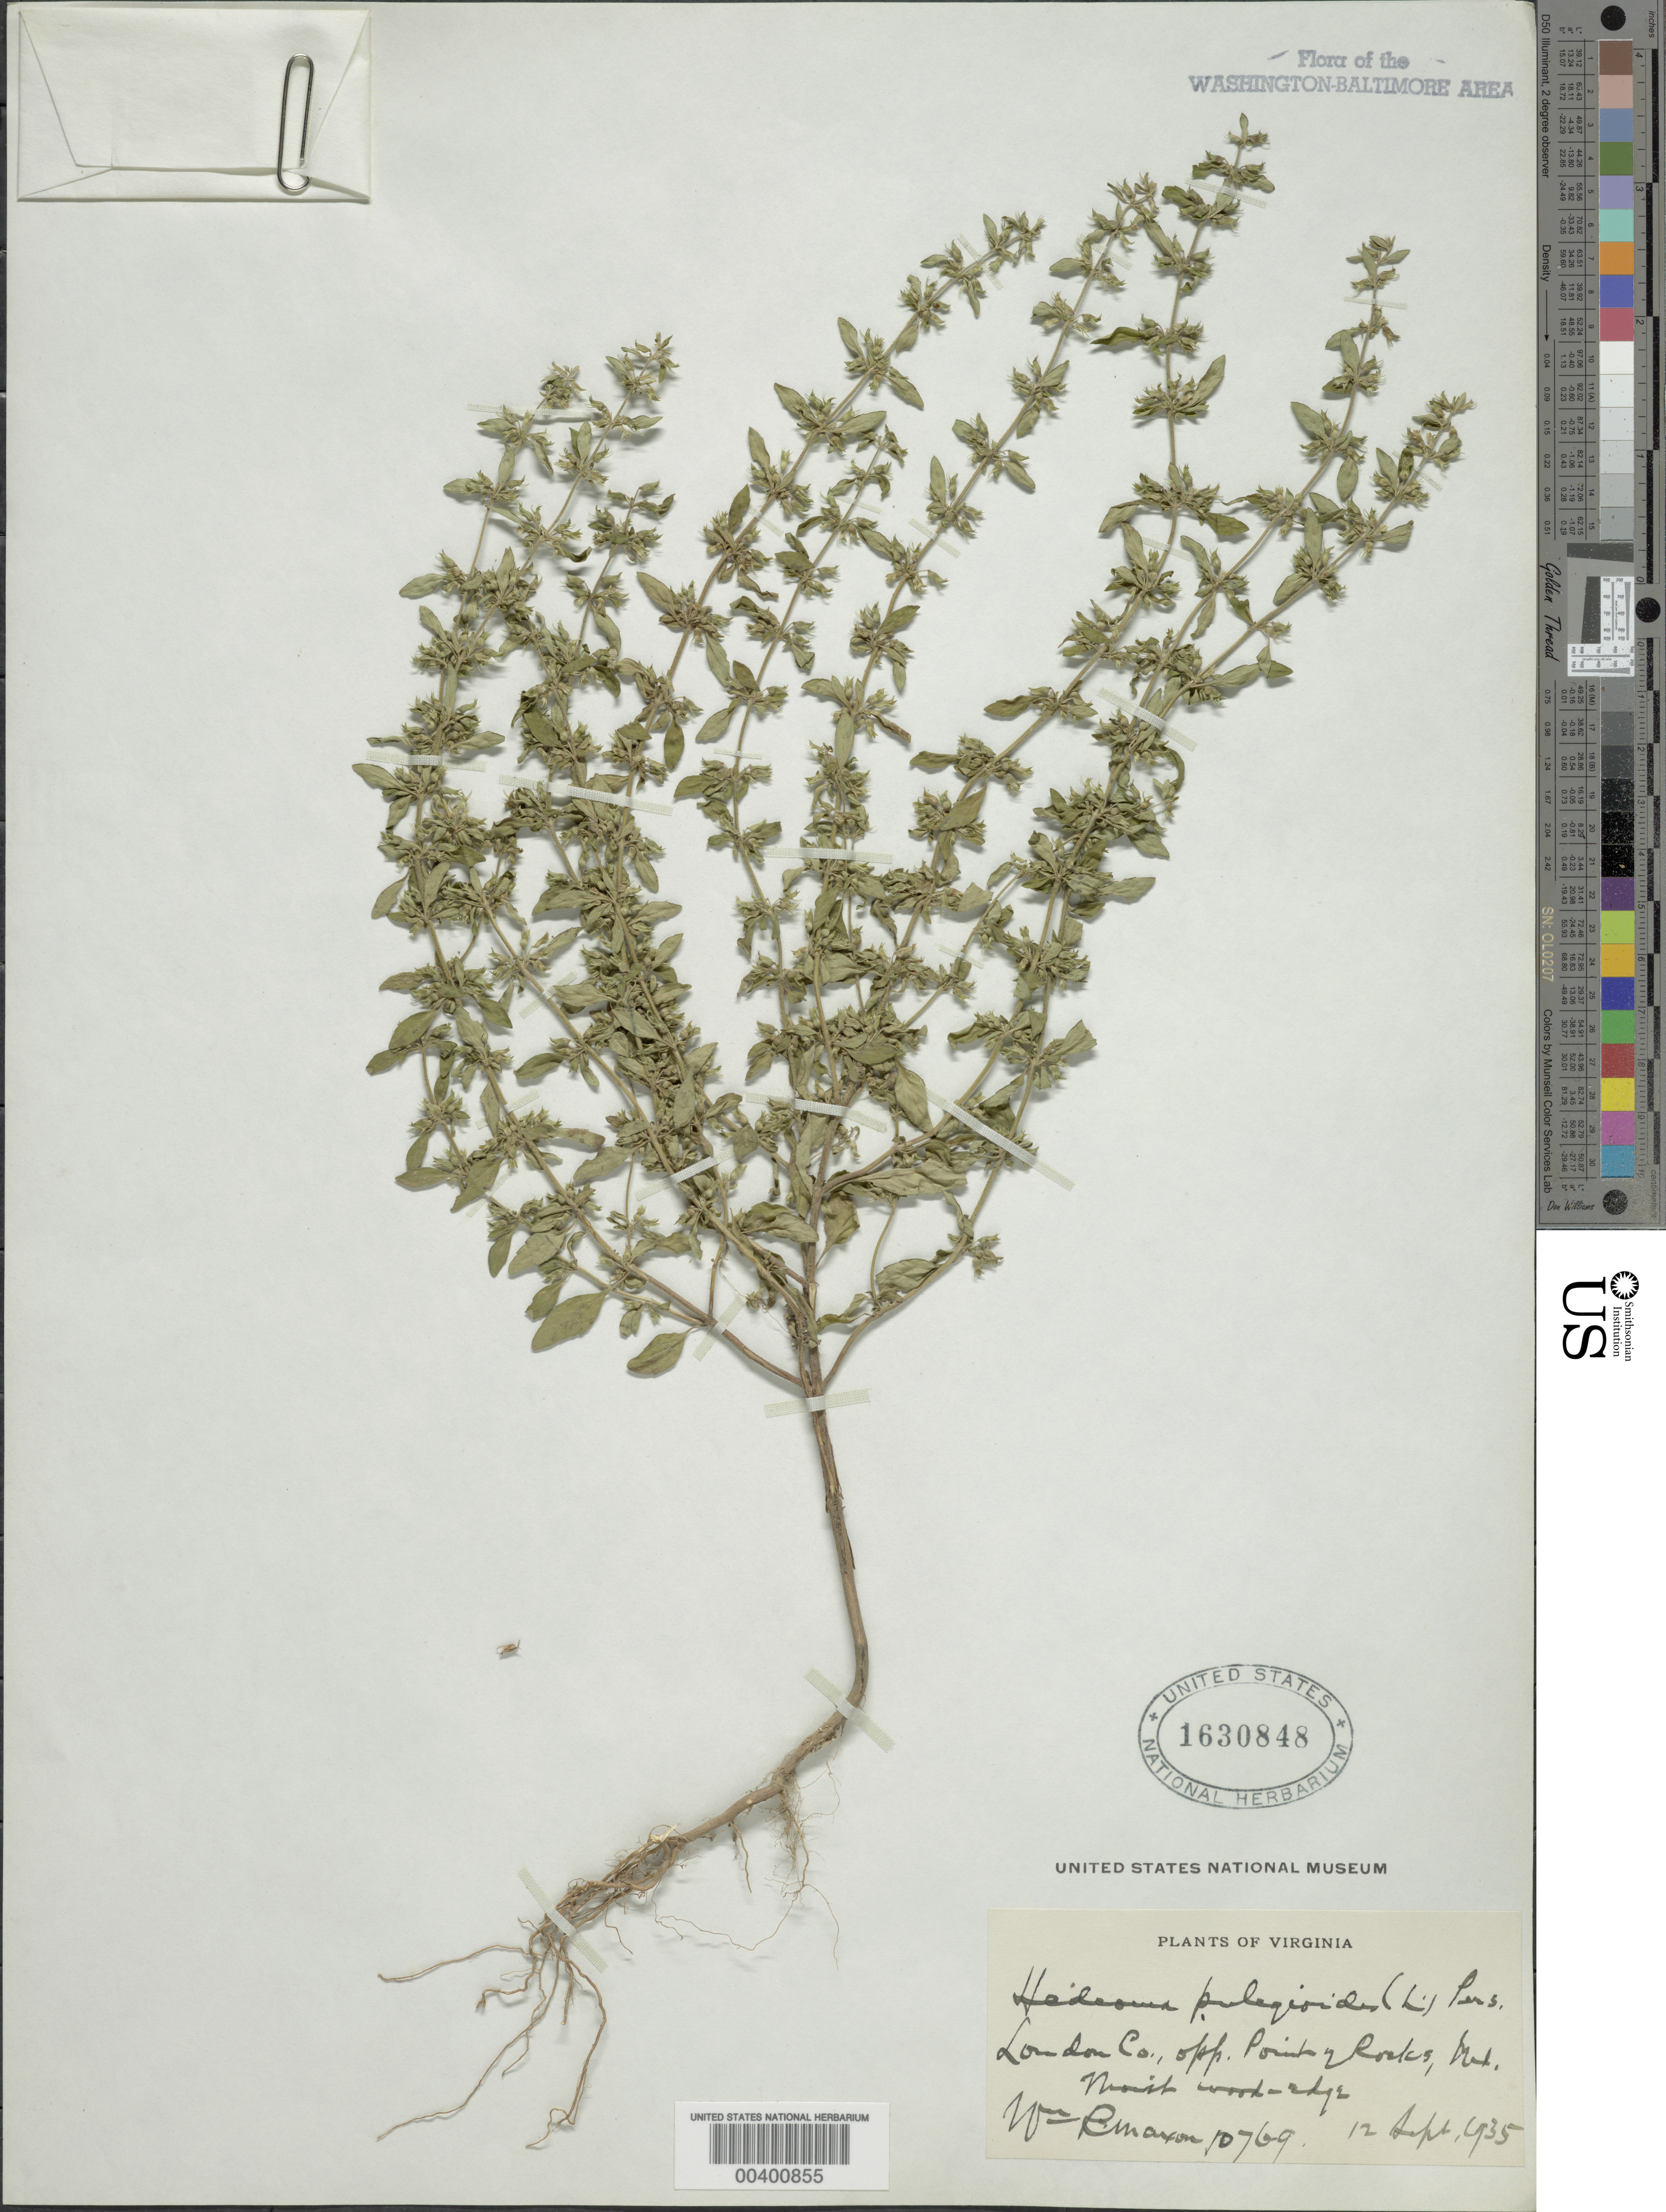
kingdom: Plantae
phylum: Tracheophyta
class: Magnoliopsida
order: Lamiales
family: Lamiaceae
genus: Hedeoma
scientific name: Hedeoma pulegioides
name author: (L.) Pers.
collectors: W. R. Maxon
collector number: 10769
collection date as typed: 12 Sep 1935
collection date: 1935-09-12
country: United States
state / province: Virginia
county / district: Loudoun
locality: opposite Point of Rocks C. and O. Canal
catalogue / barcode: US 1630848